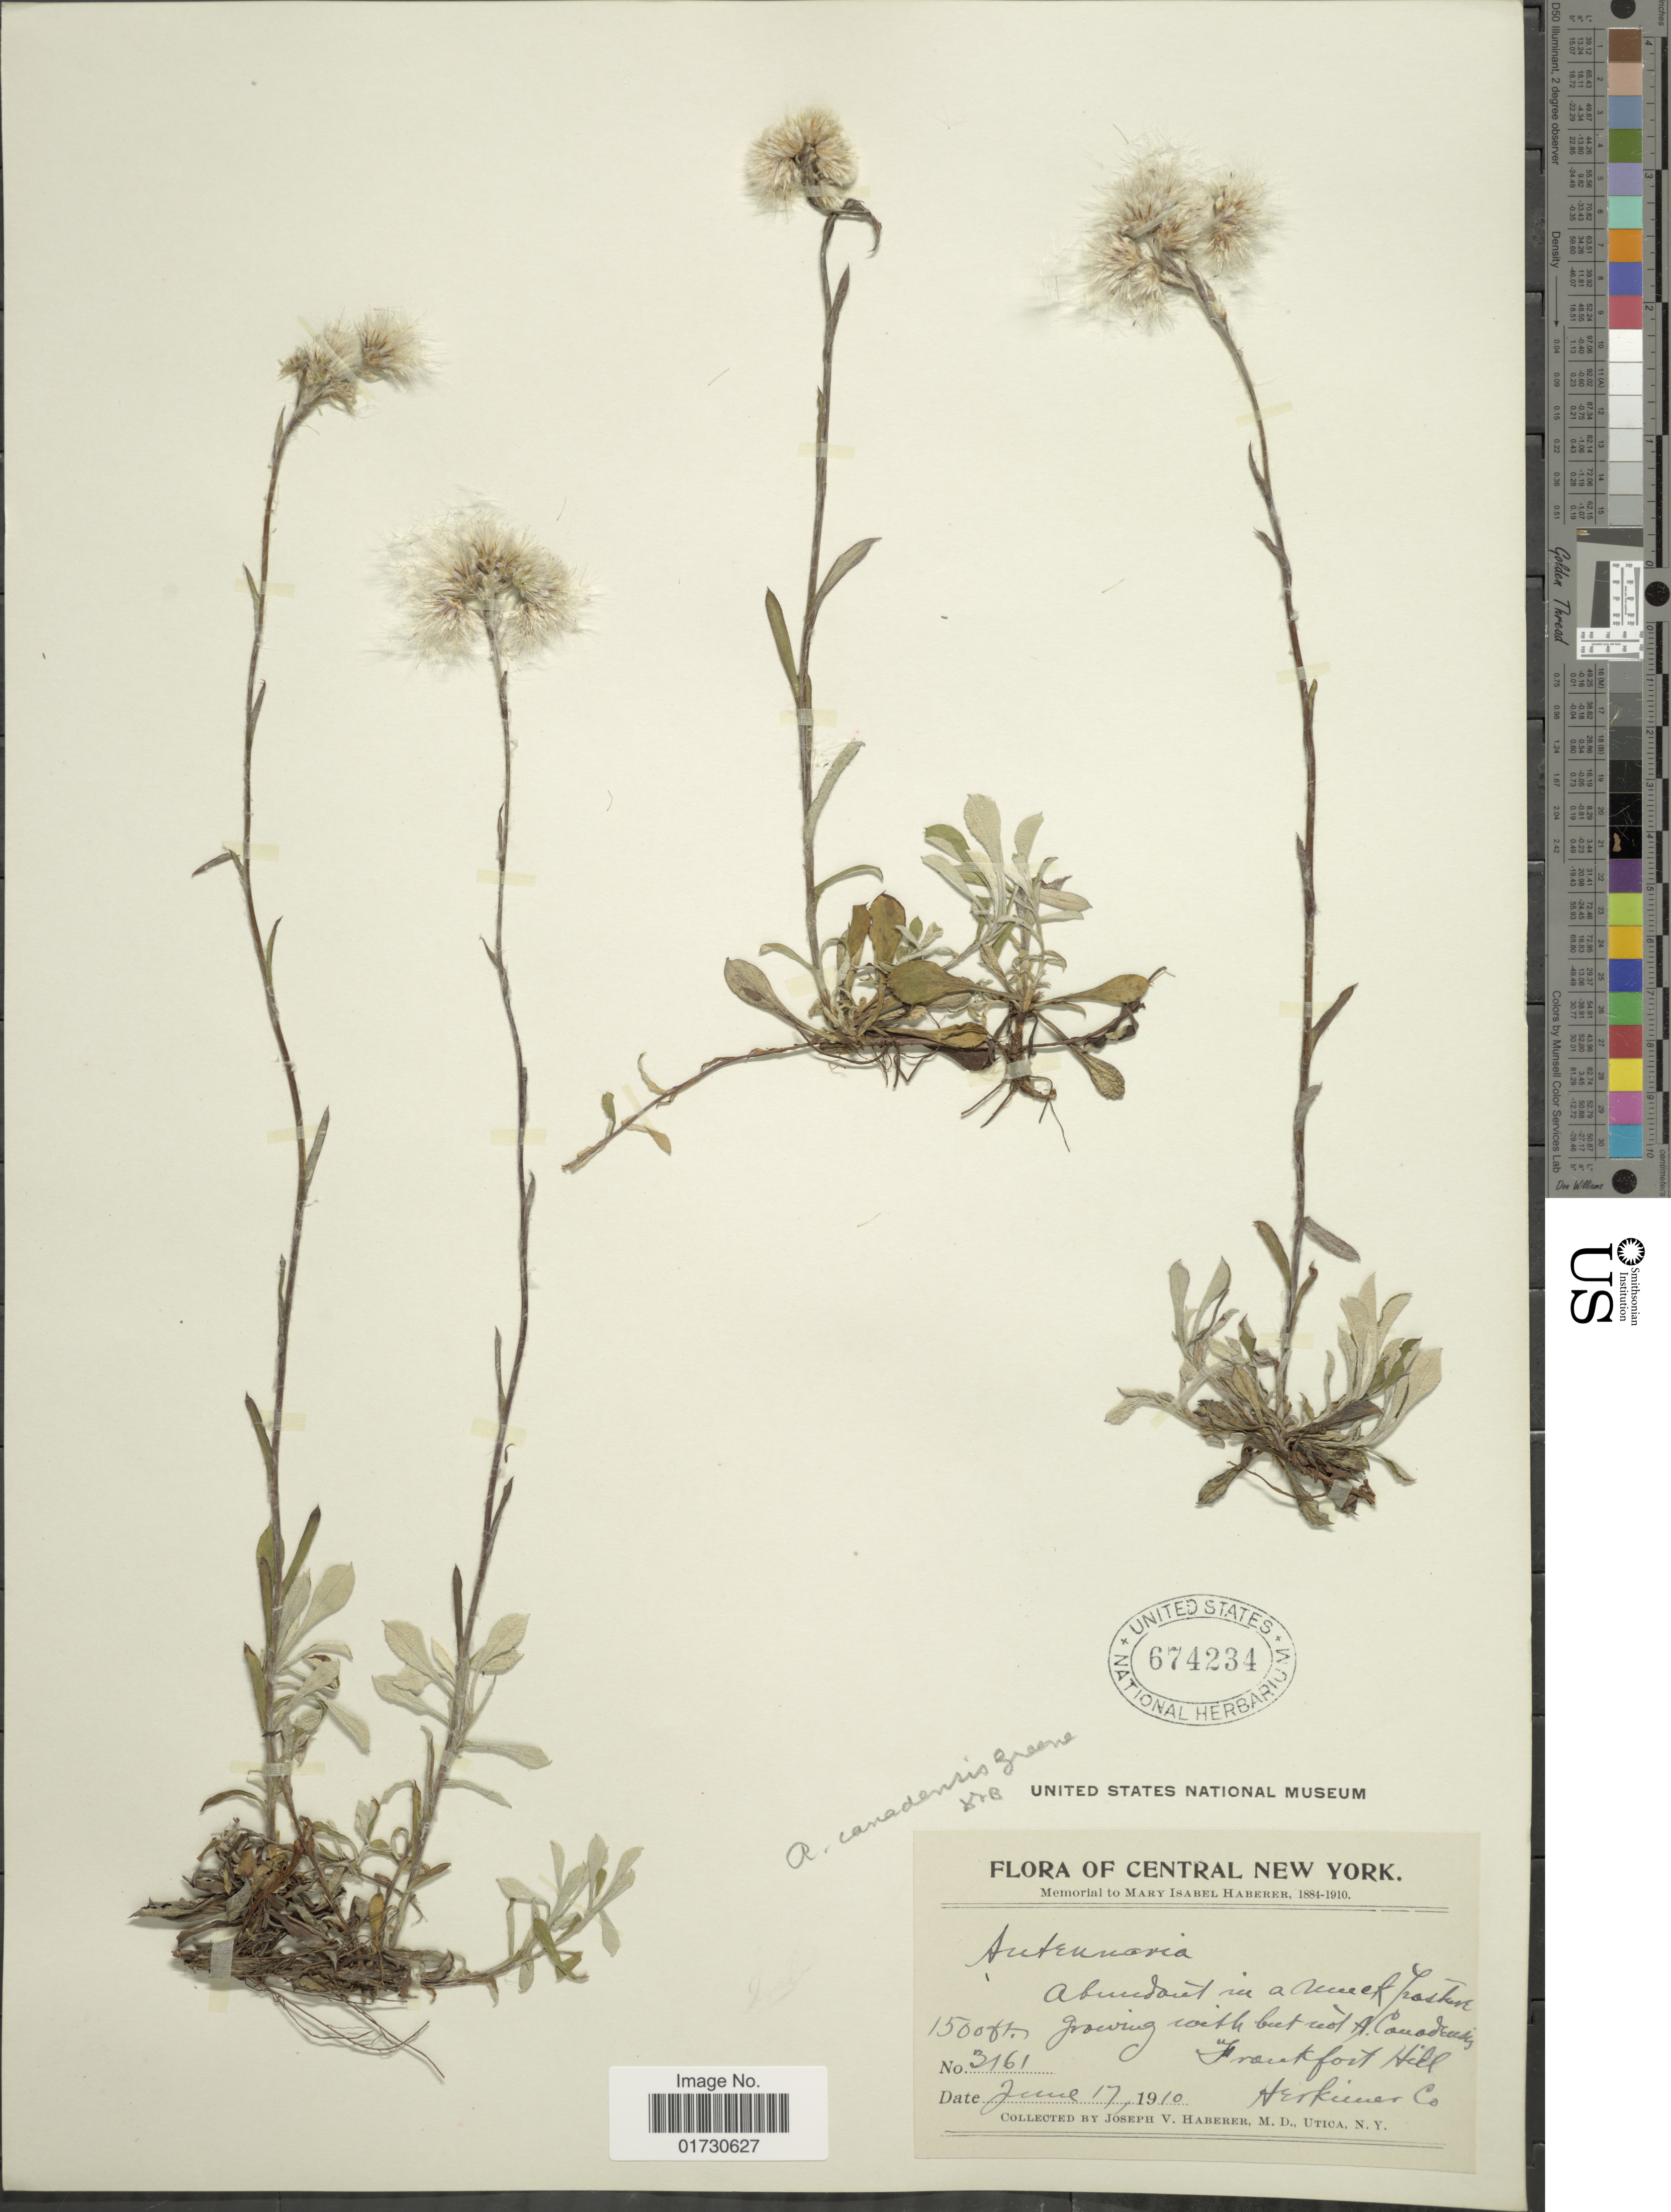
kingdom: Plantae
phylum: Tracheophyta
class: Magnoliopsida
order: Asterales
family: Asteraceae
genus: Antennaria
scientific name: Antennaria canadensis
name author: Greene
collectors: J. V. Haberer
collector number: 3161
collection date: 1910-06-17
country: United States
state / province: New York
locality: Central New York, Frankfort Hill, Herkimer Co.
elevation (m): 457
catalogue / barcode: US 674234